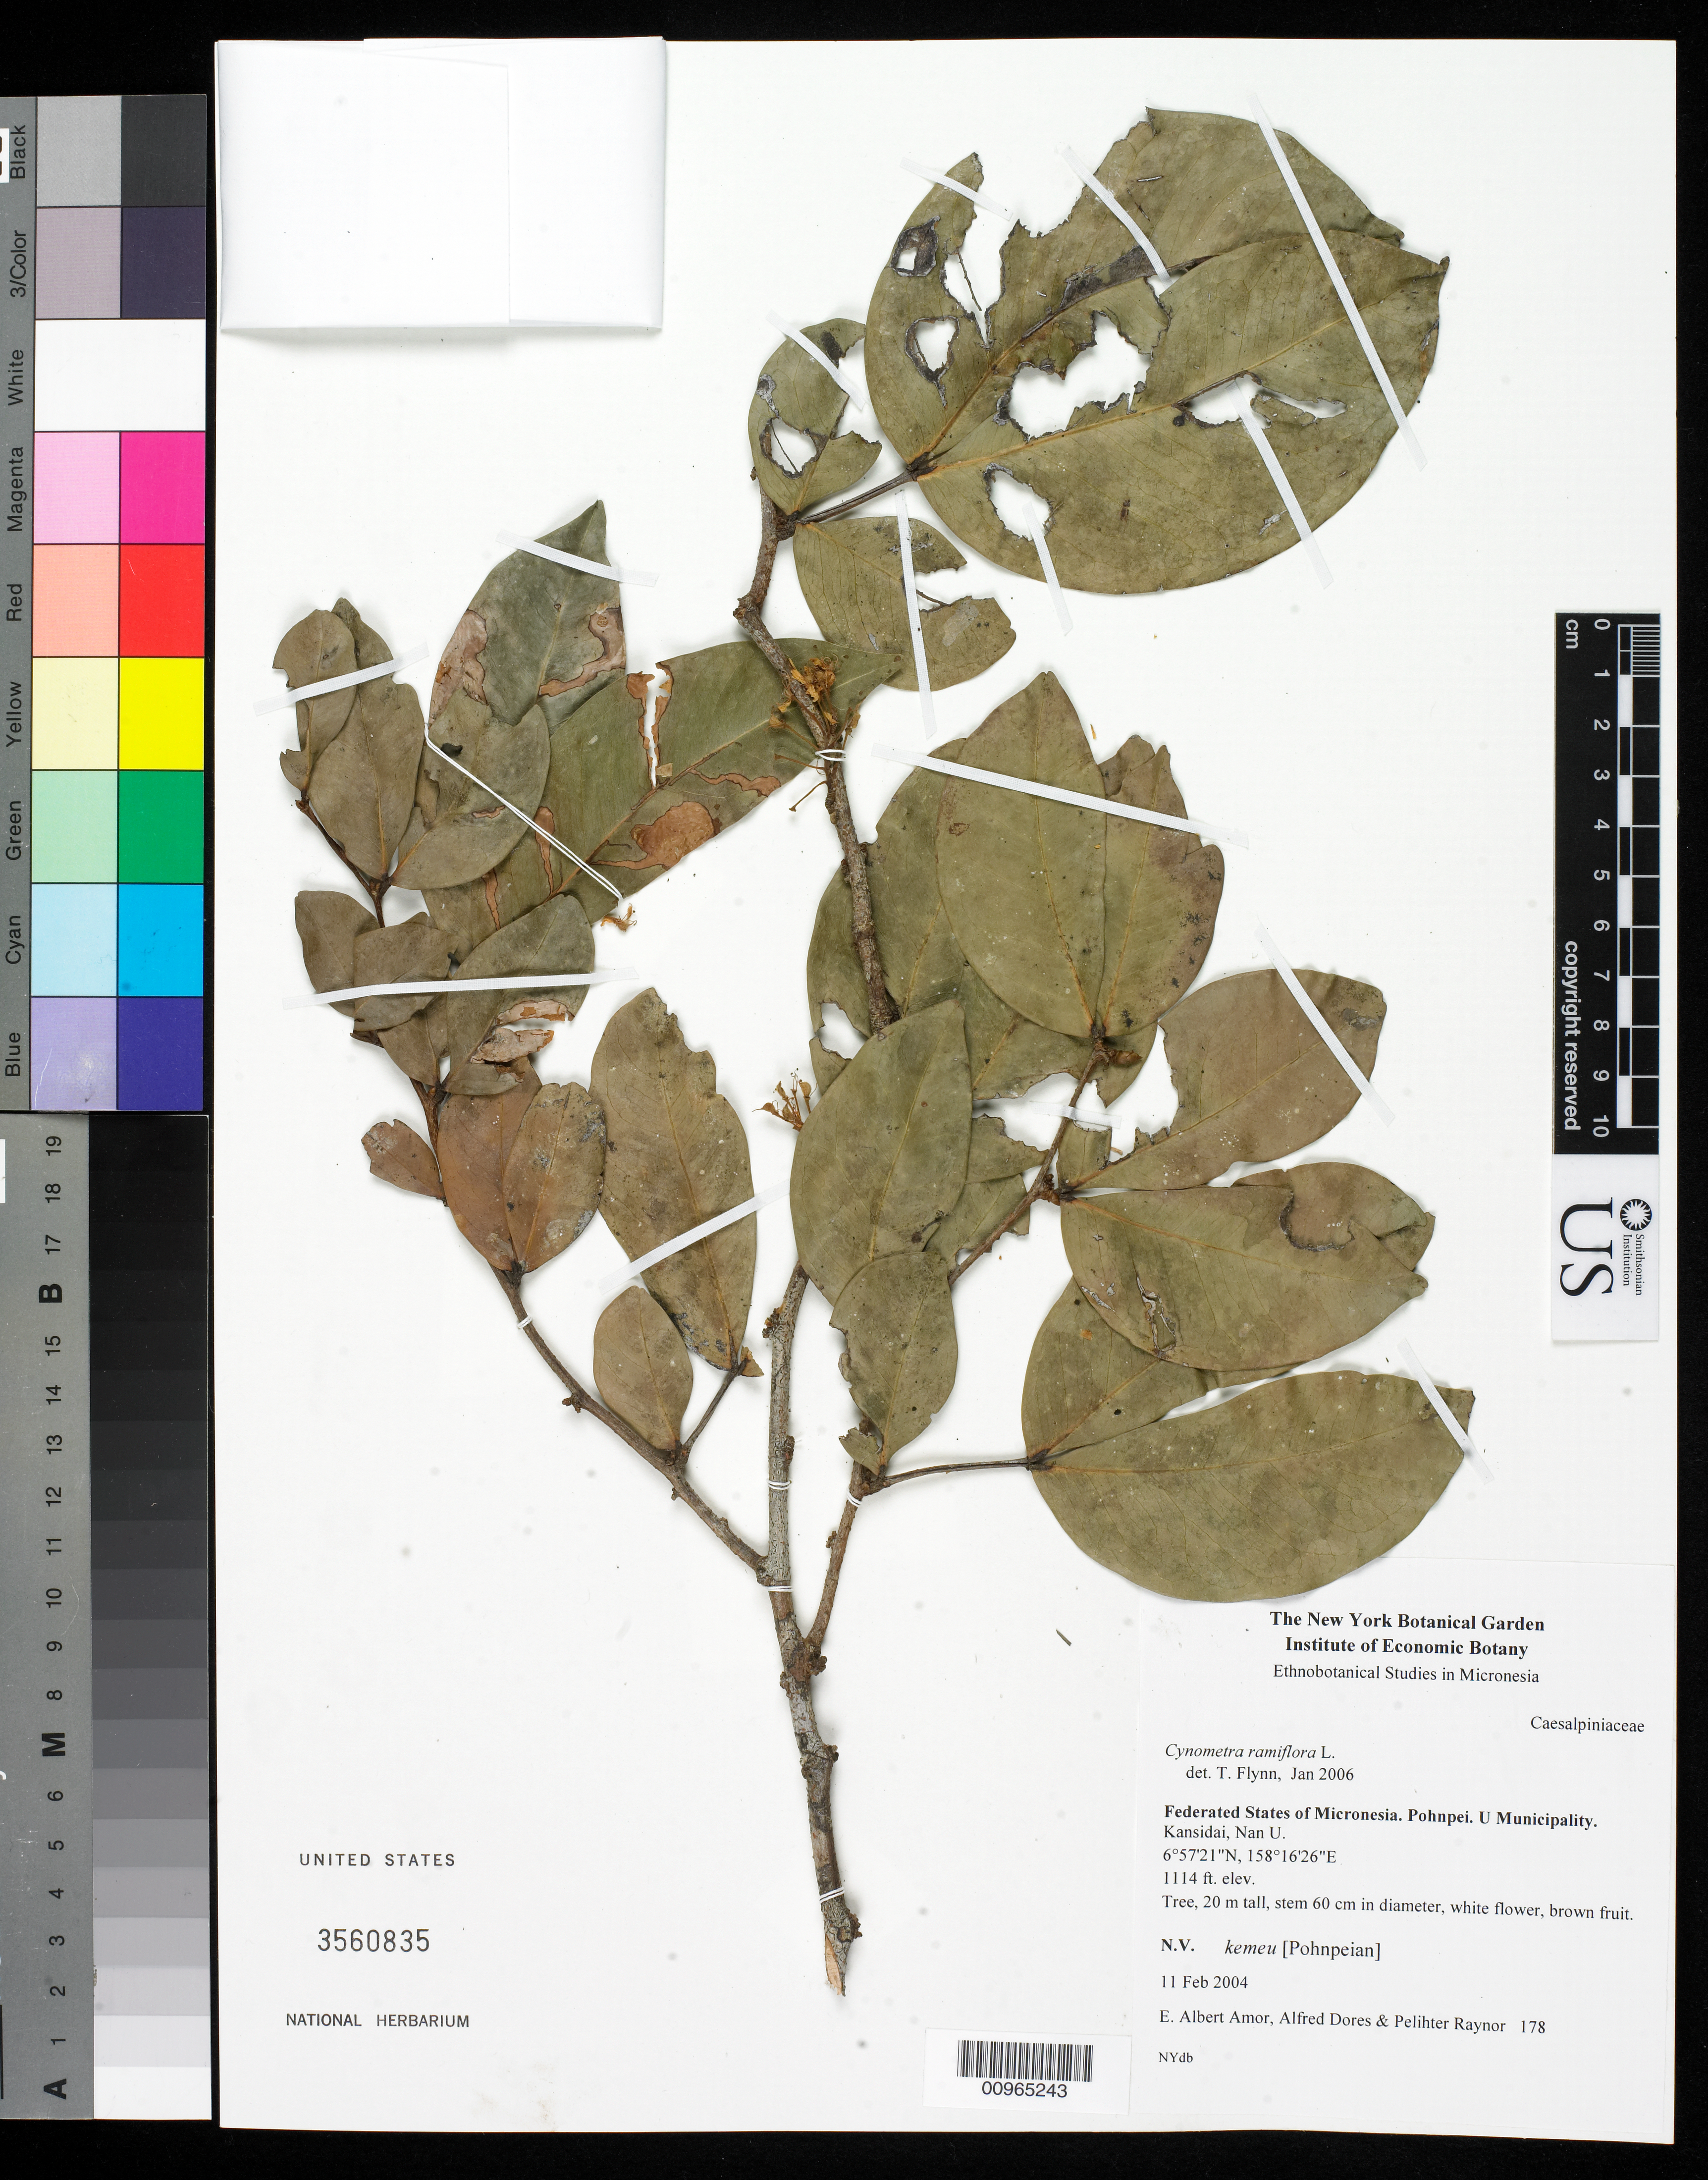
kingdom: Plantae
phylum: Tracheophyta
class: Magnoliopsida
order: Fabales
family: Fabaceae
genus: Cynometra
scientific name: Cynometra ramiflora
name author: L.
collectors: P. Raynor, A. Dores & P. Raynor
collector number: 178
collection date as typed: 11 Feb 2004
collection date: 2004-02-11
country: Micronesia, Federated States of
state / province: Pohnpei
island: Pohnpei [Ponape]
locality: Nan U., Kansidai, U Muncipality, Pohnpei, Micronesia.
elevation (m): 340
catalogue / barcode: US 3560835